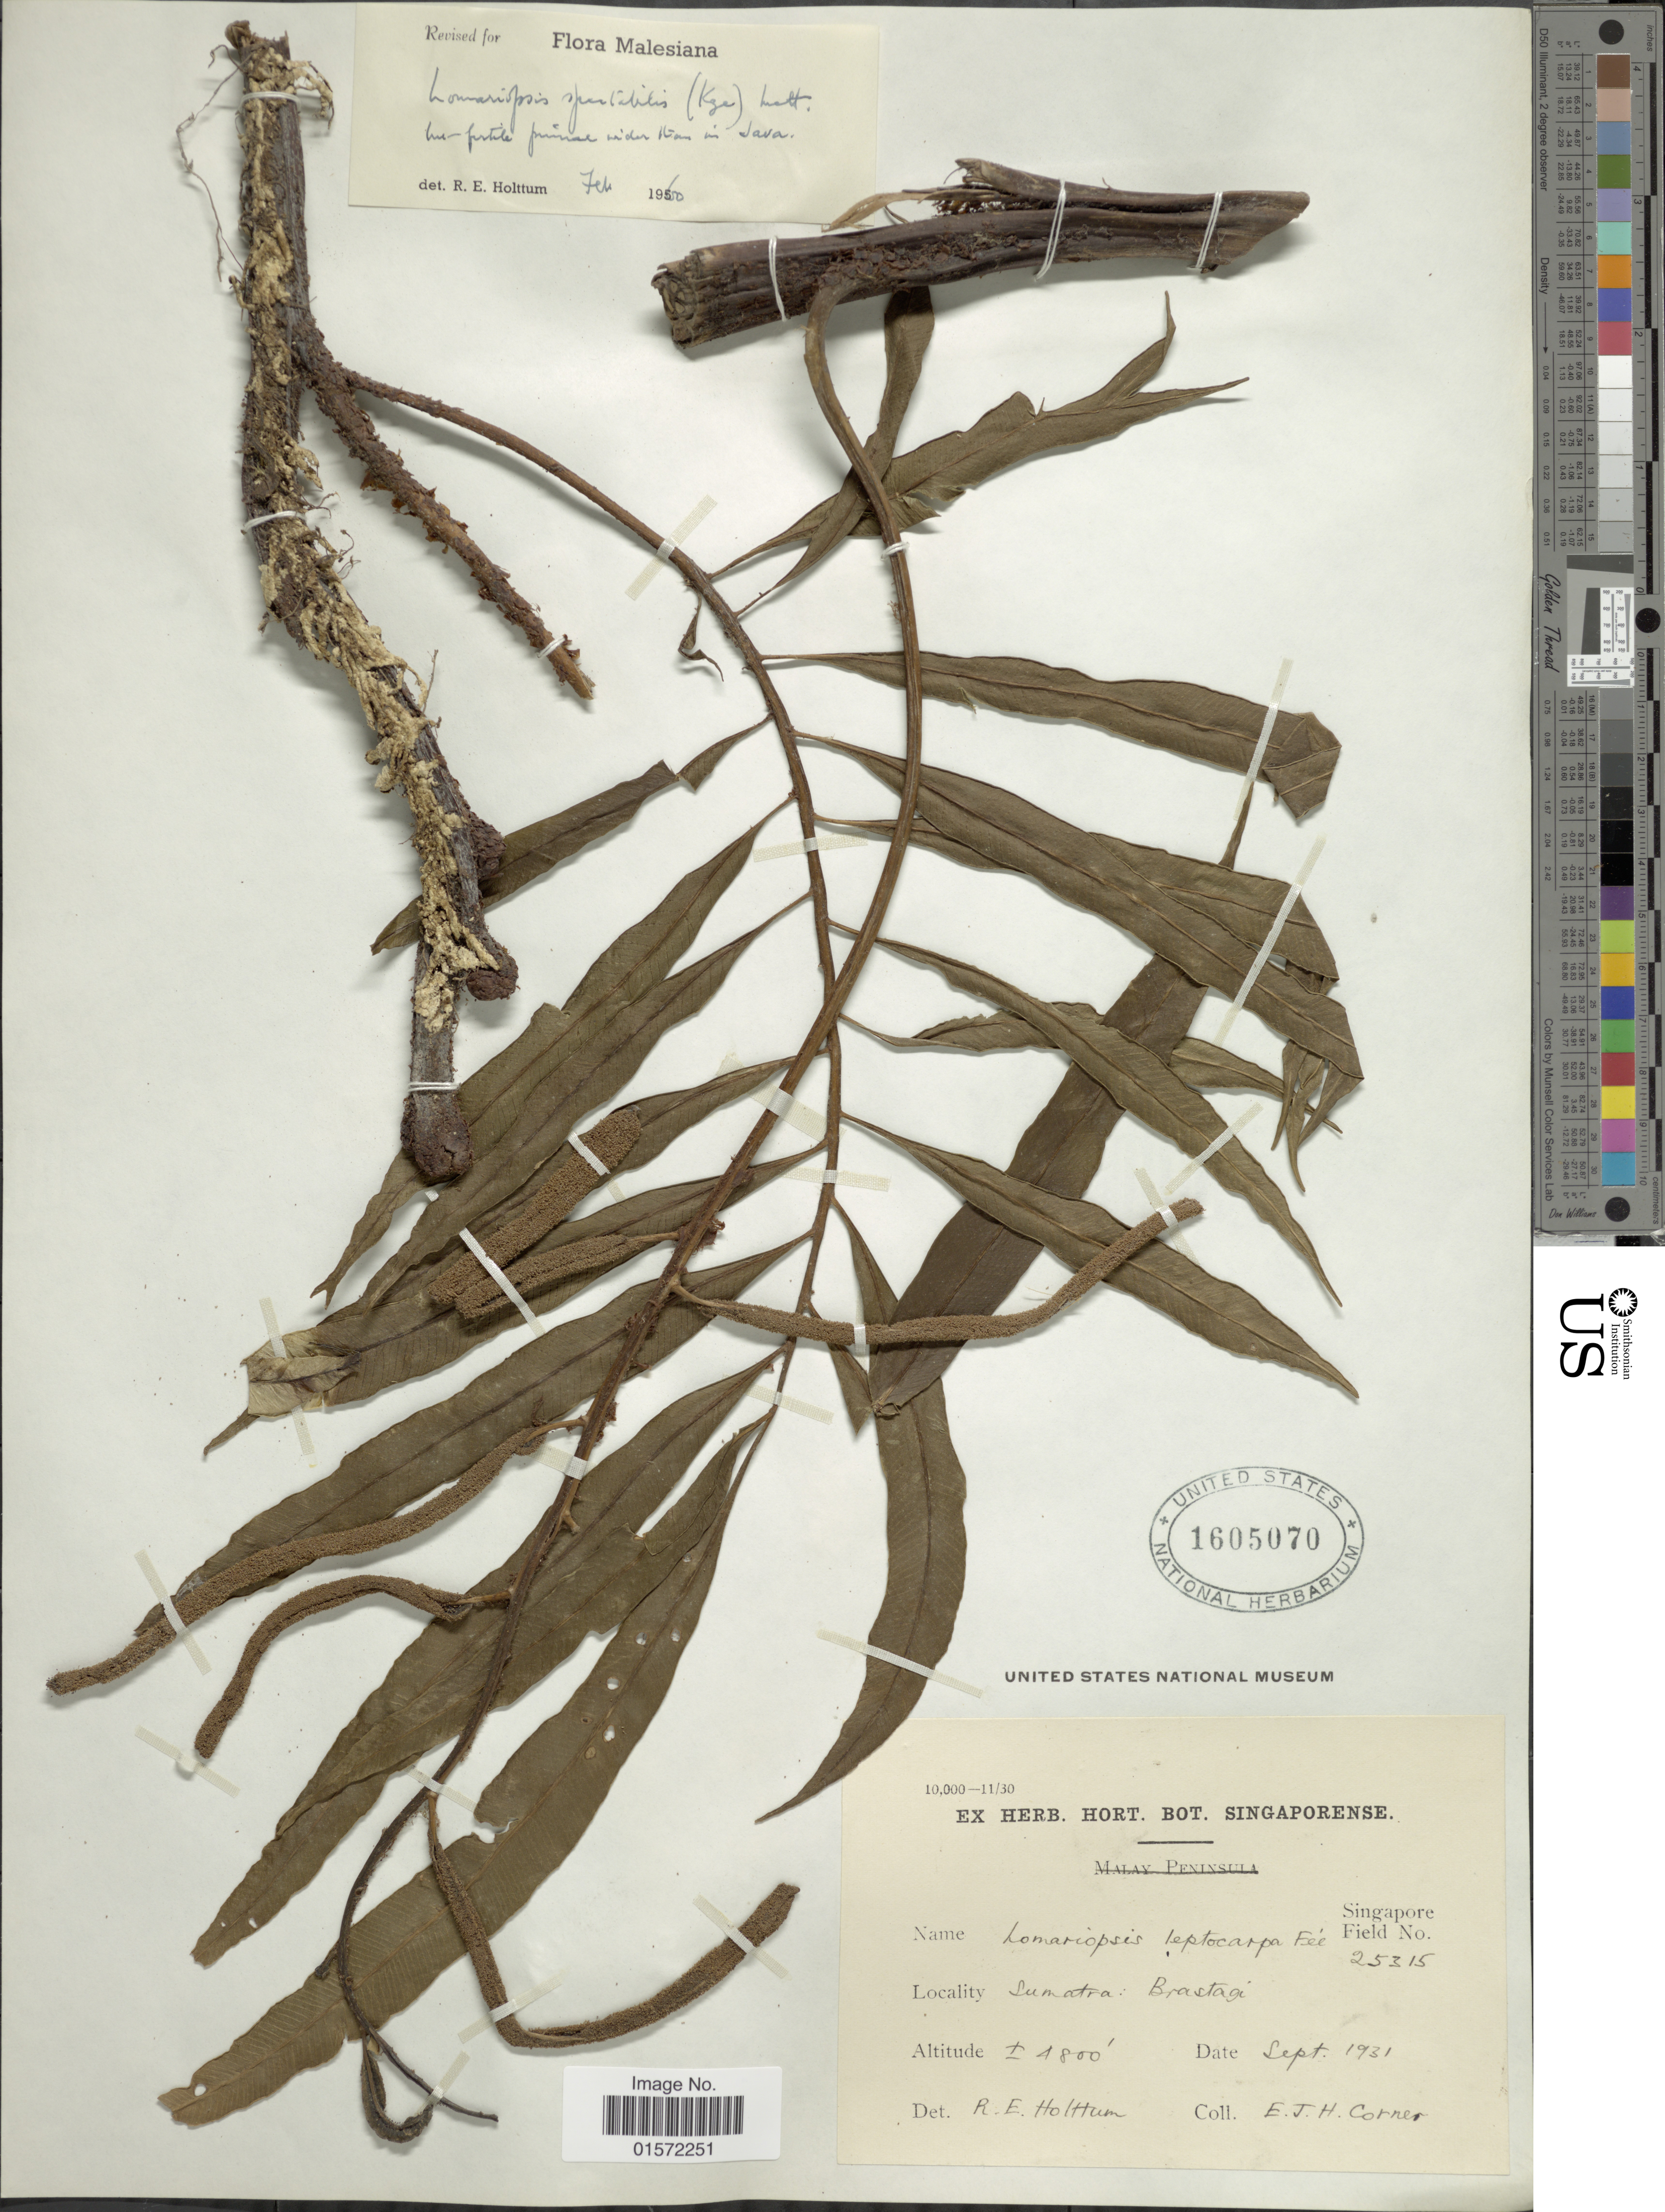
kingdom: Plantae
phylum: Tracheophyta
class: Polypodiopsida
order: Polypodiales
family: Lomariopsidaceae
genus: Lomariopsis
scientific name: Lomariopsis spectabilis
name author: (Kunze) Mett.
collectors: E. Corner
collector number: Singapore Field 25315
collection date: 1931-09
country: Indonesia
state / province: Sumatra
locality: Brastagi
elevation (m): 549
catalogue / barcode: US 1605070